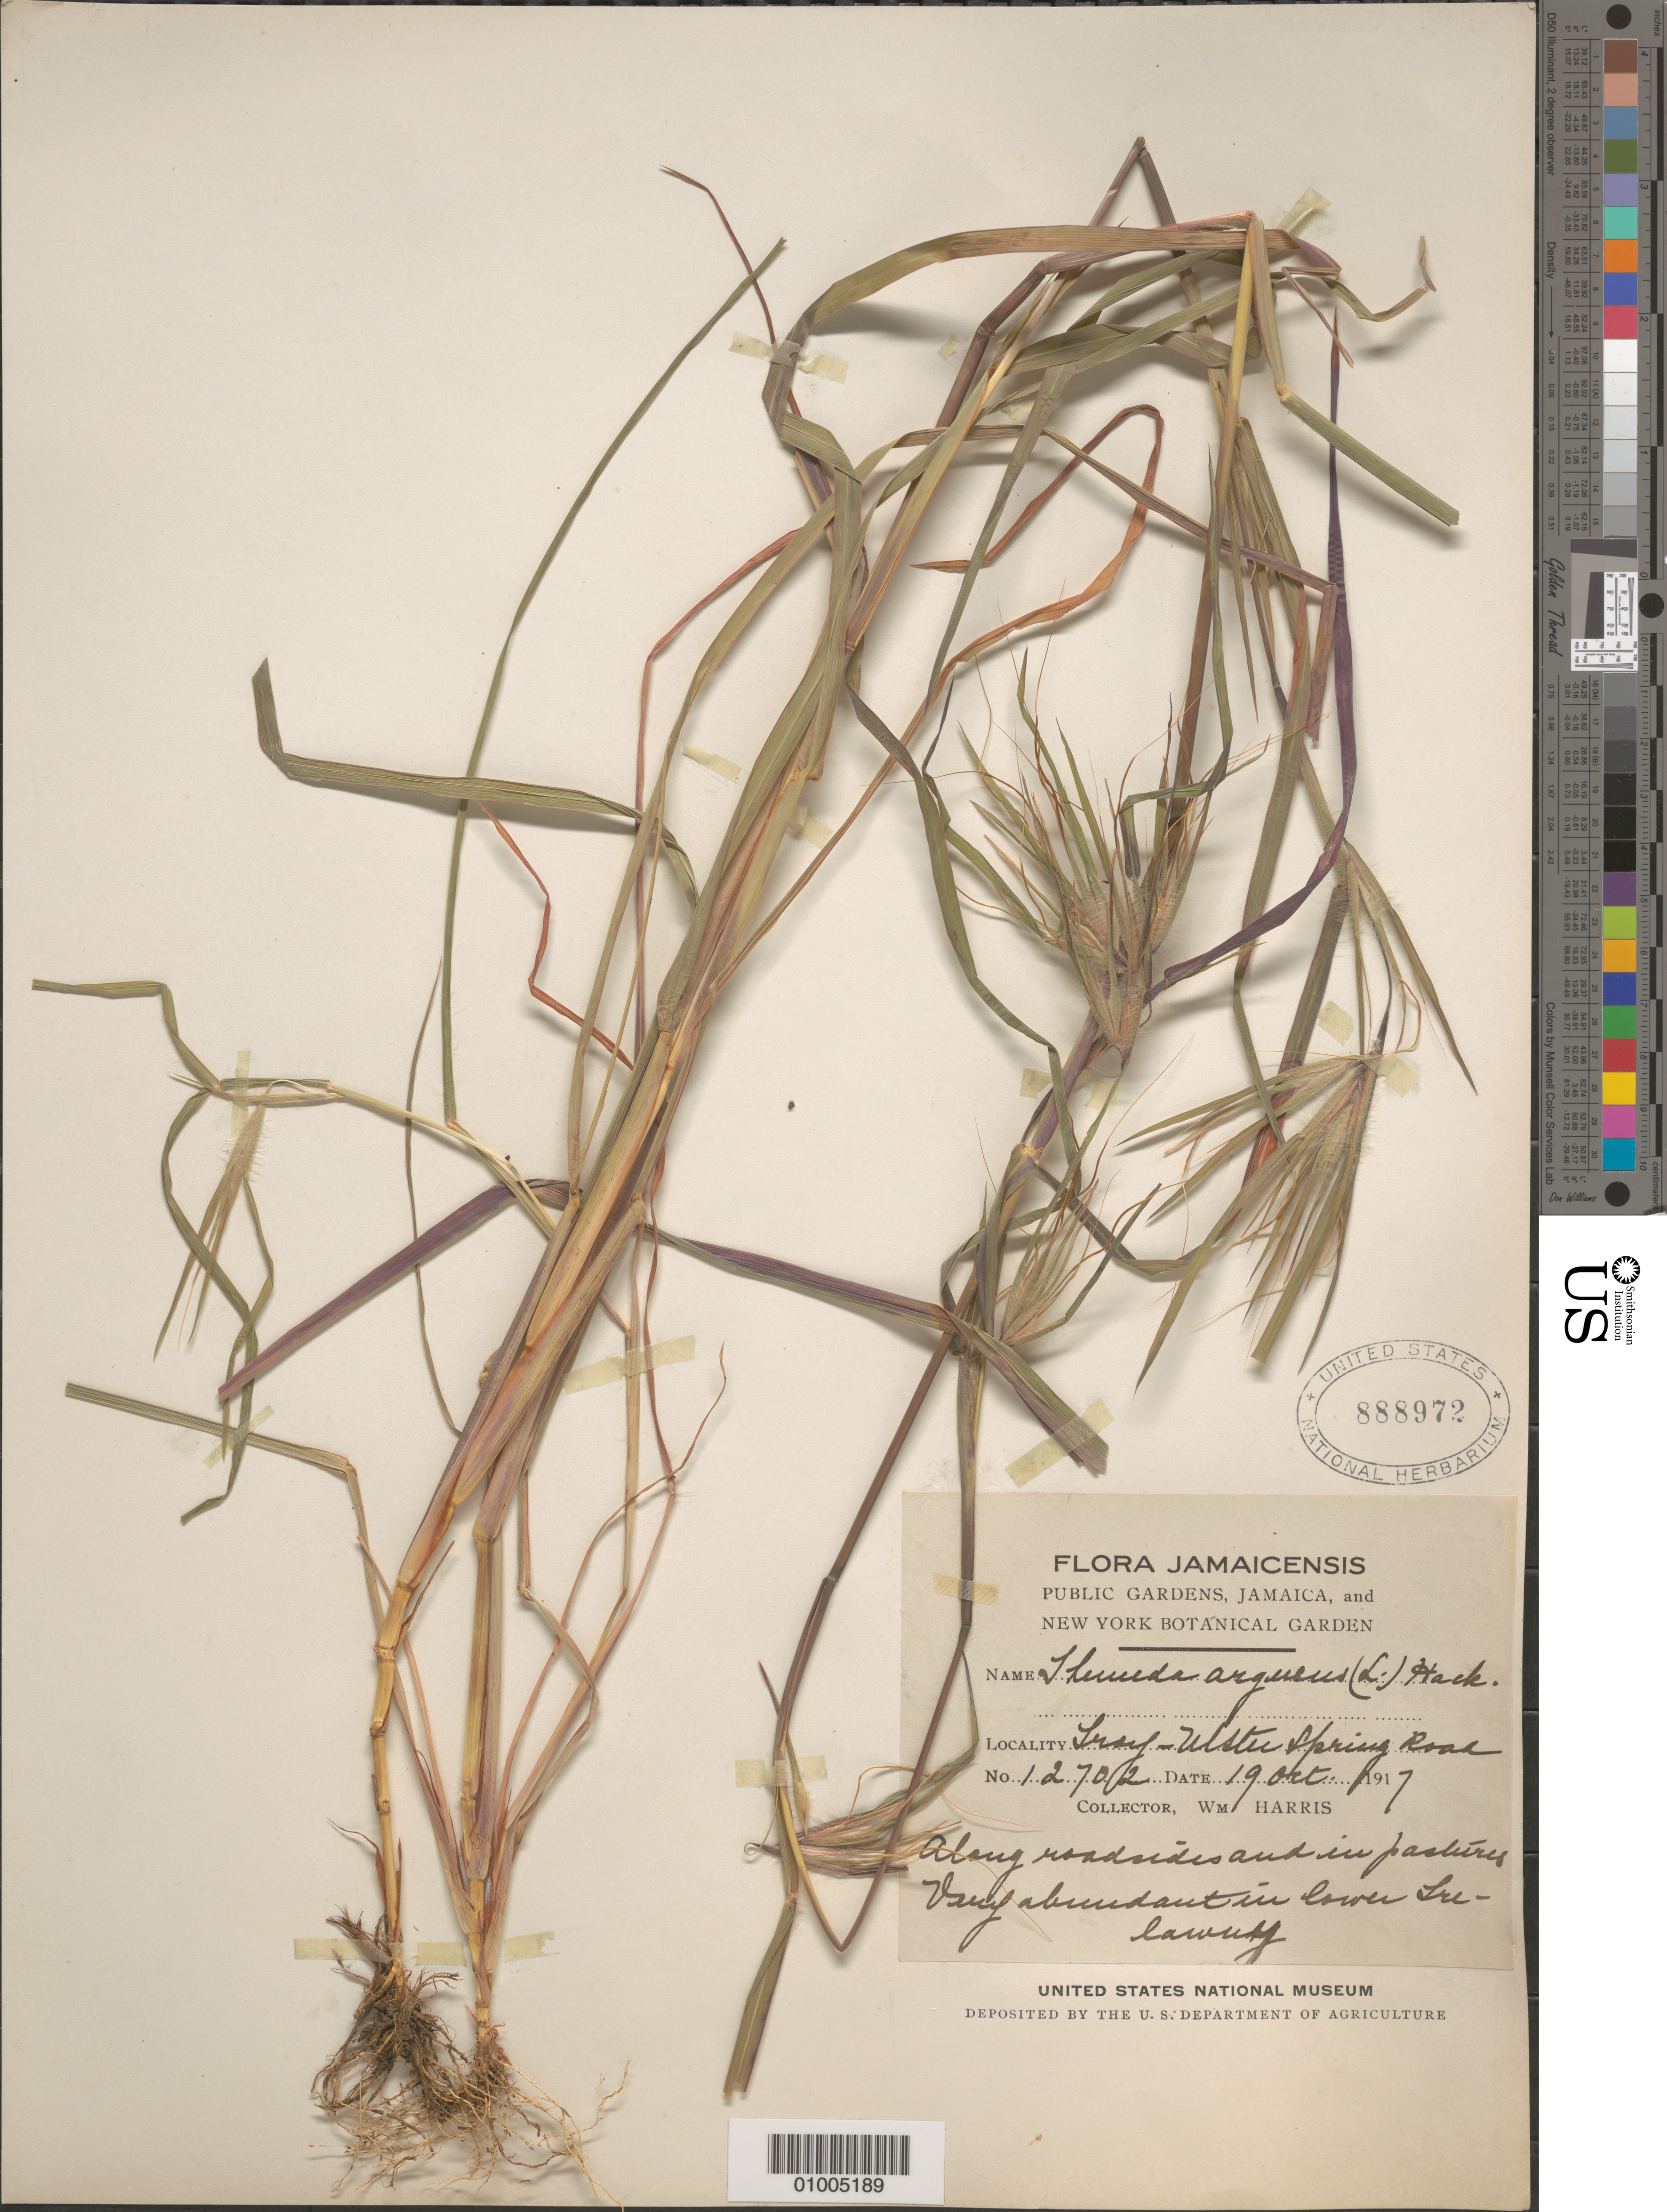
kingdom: Plantae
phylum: Tracheophyta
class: Liliopsida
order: Poales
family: Poaceae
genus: Themeda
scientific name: Themeda arguens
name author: (L.) Hack.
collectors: W. H. Harris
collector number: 12702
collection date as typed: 19 Oct 1917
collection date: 1917-10-19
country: Jamaica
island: Jamaica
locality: Along roadsides and in pastures. Very abundant. Gray-White Spring Road.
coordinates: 0 N, 0 E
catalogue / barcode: US 888972